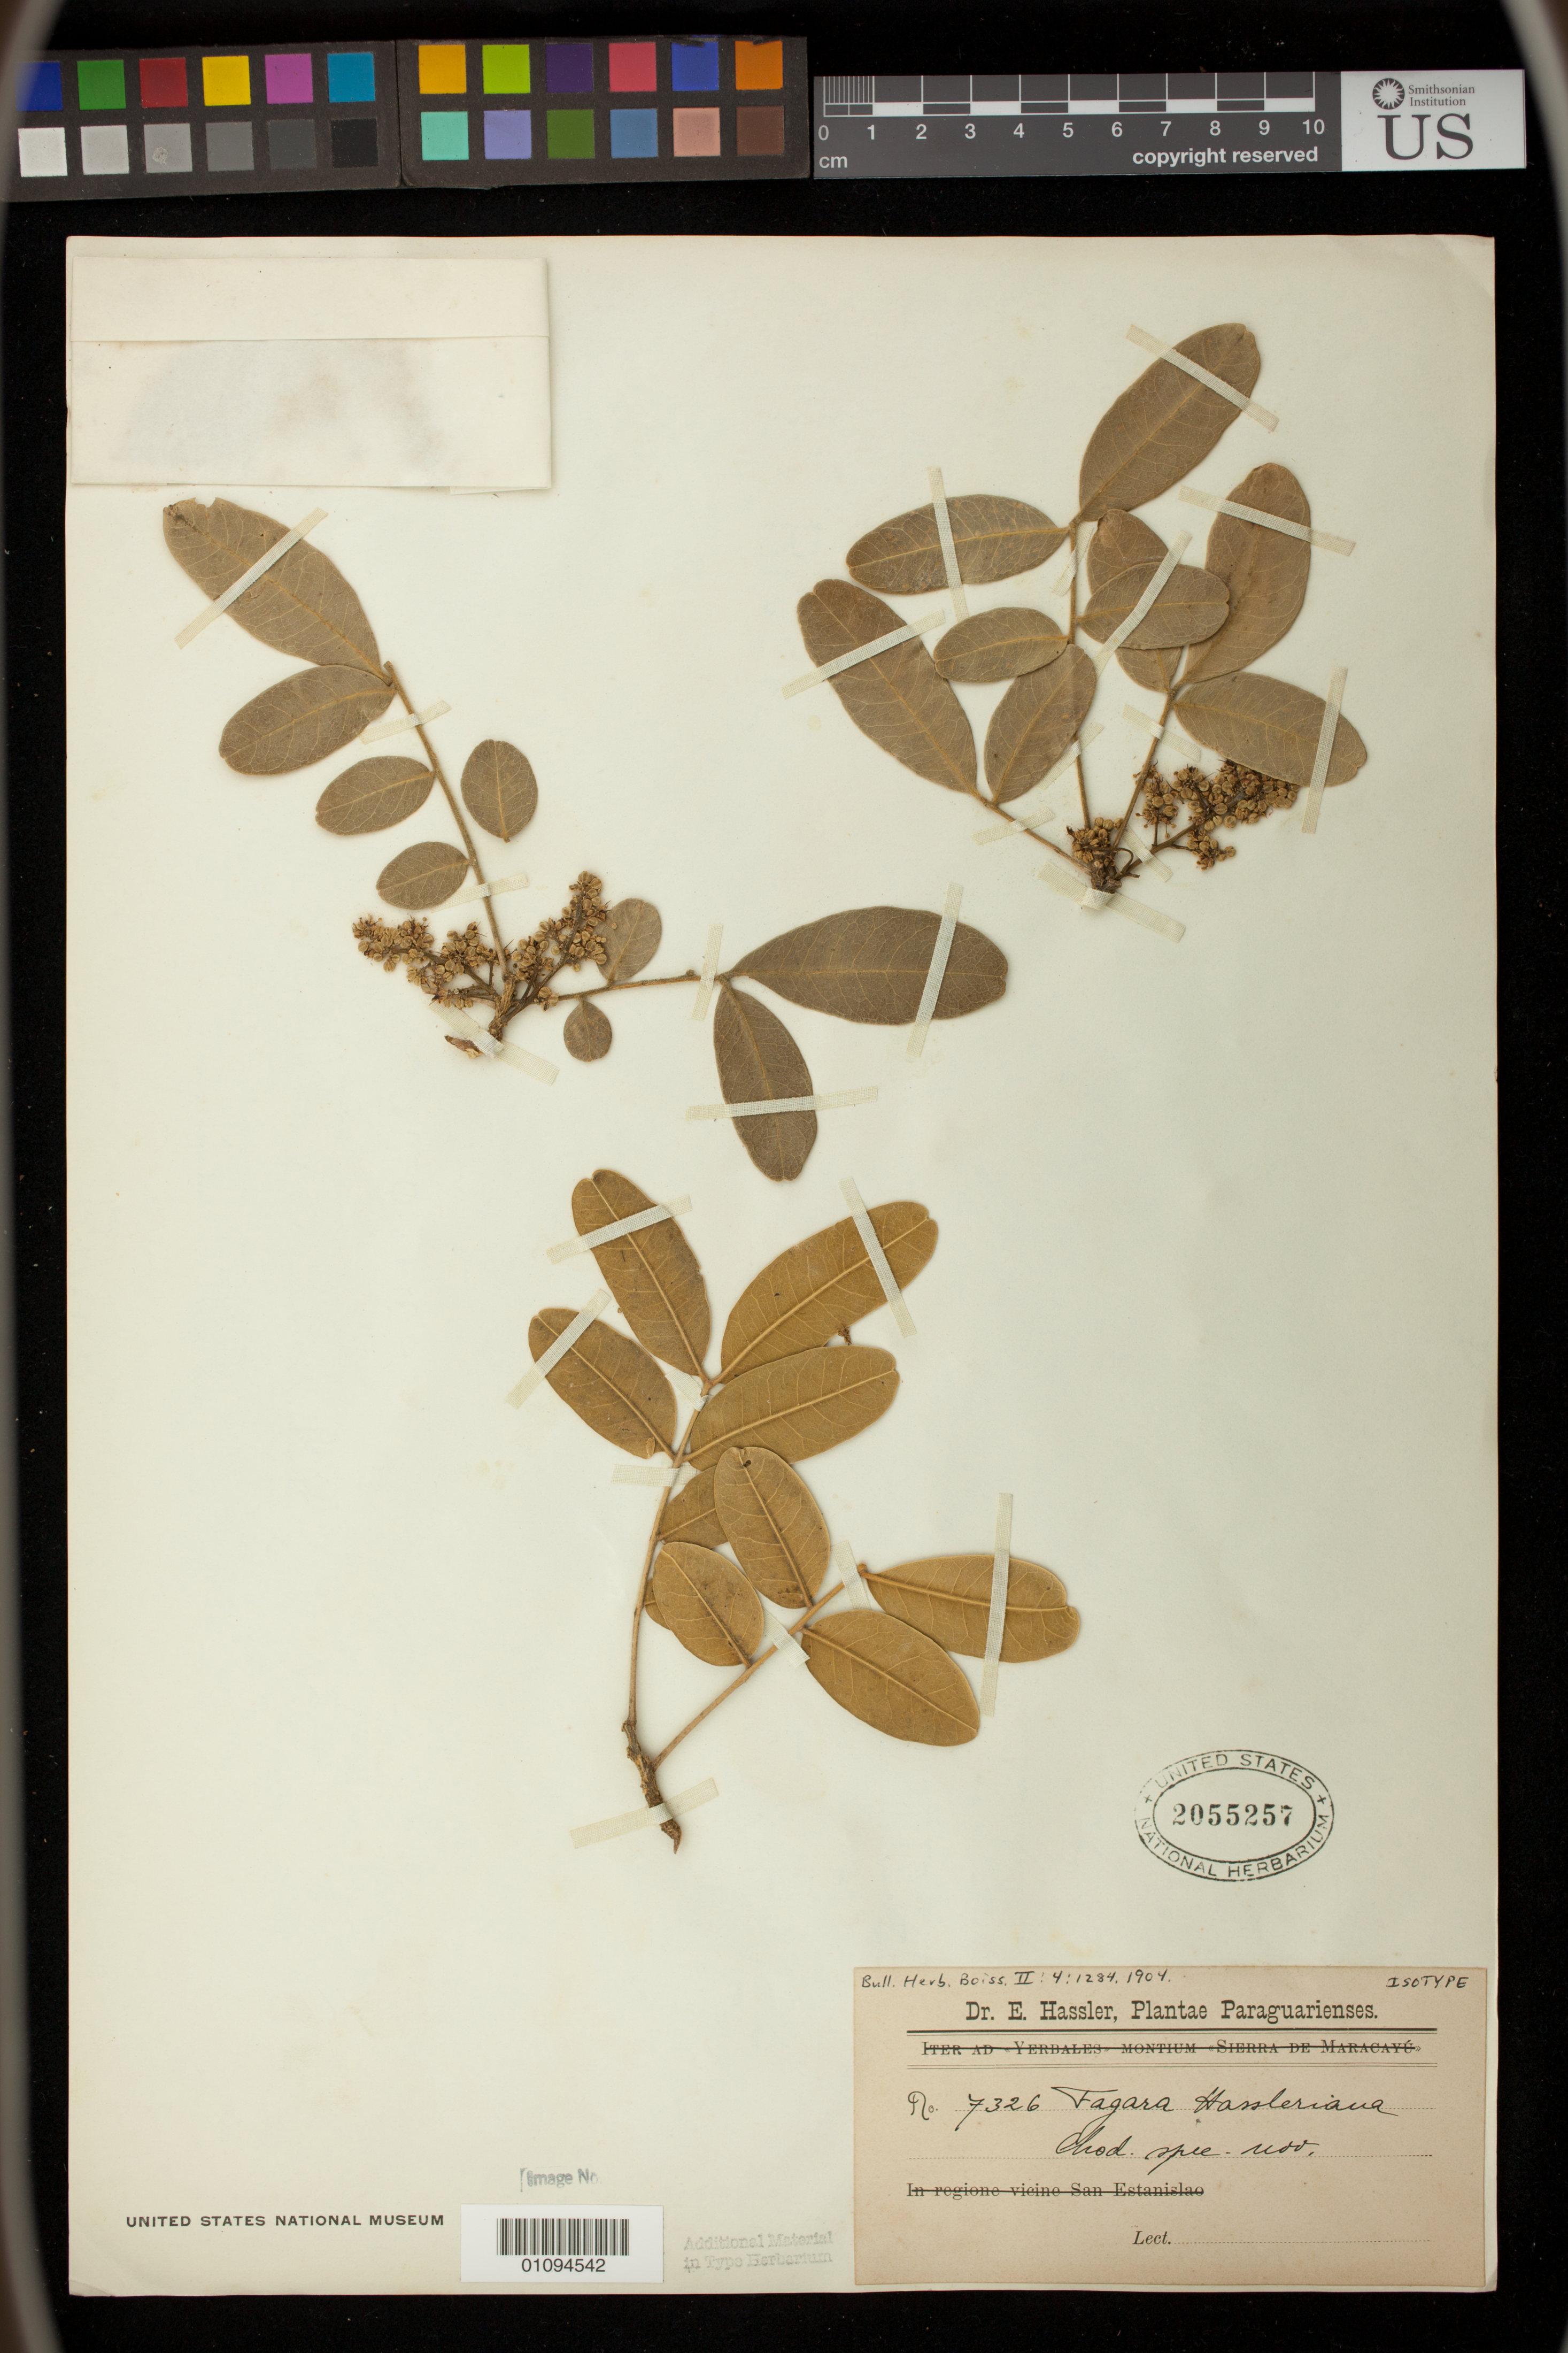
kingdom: Plantae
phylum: Tracheophyta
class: Magnoliopsida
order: Sapindales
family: Rutaceae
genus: Fagara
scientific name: Fagara hassleriana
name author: Chodat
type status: Isotype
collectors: D. Hassler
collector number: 7326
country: Paraguay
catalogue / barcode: US 2055257